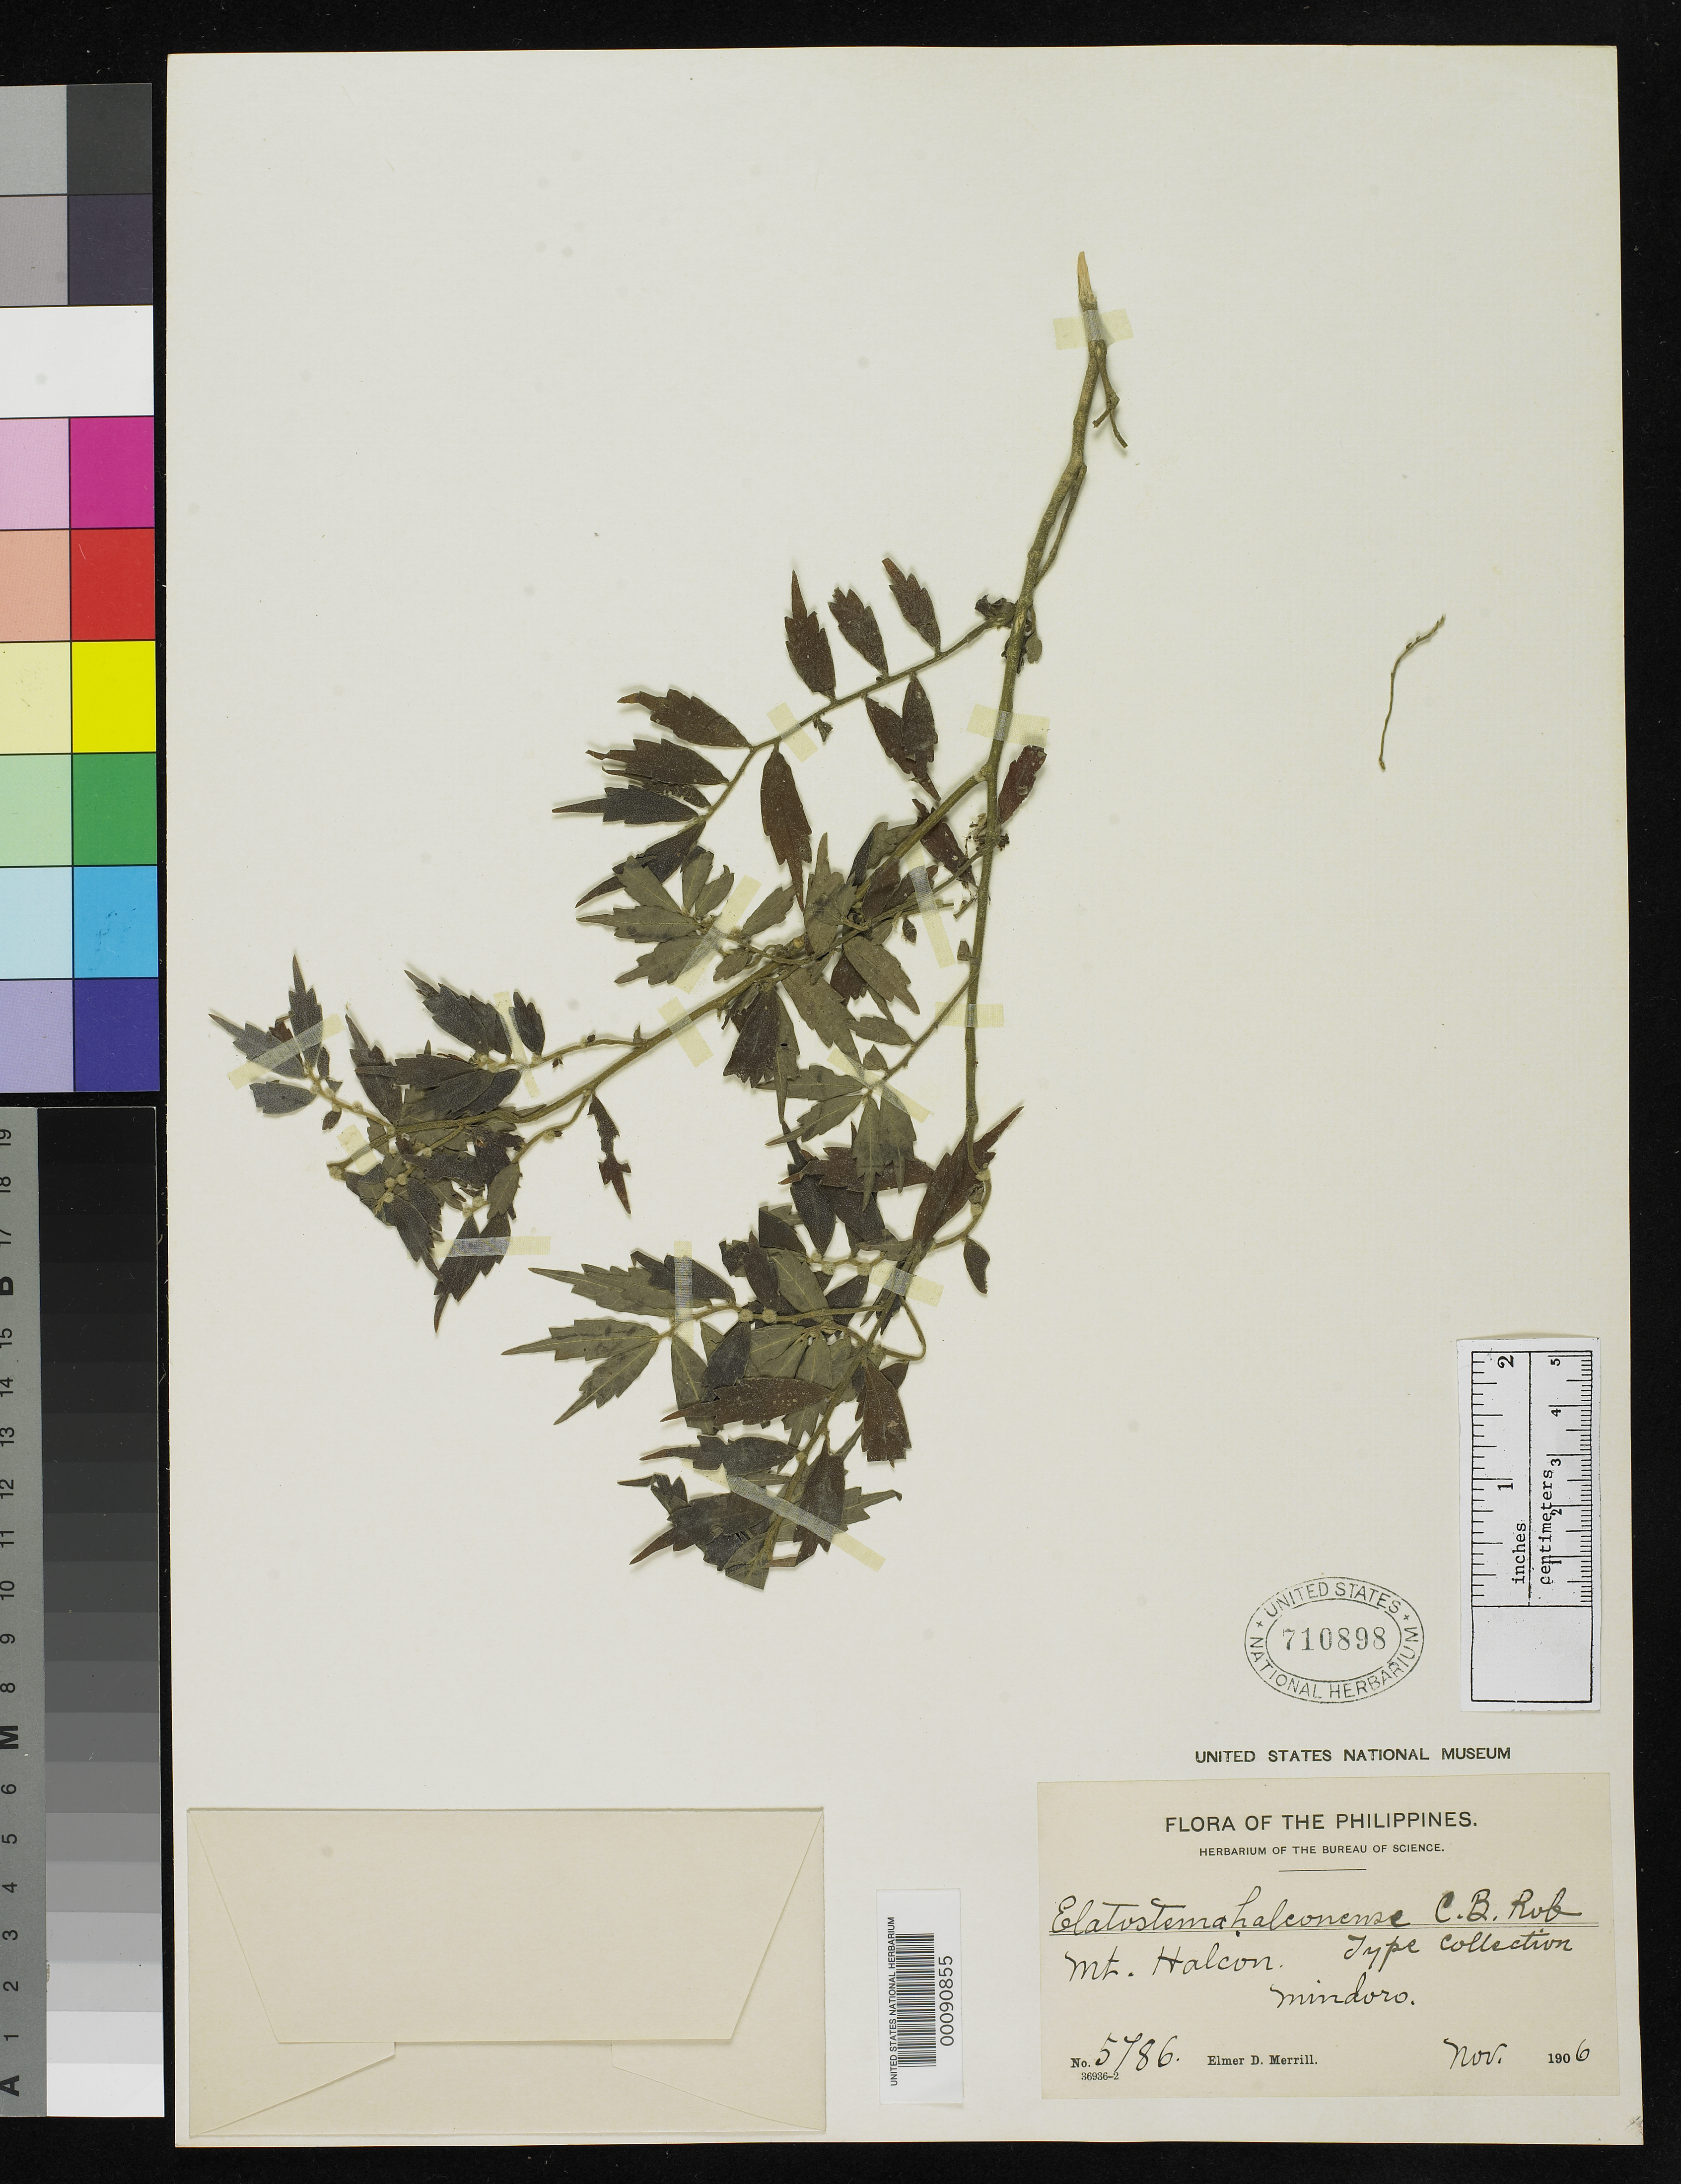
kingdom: Plantae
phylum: Tracheophyta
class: Magnoliopsida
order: Rosales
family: Urticaceae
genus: Elatostema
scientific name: Elatostema halconense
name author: C.B. Rob.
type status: Isotype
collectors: E. D. Merrill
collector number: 5786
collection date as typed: Nov 1906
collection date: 1906-11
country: Philippines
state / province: Mimaropa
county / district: Mindoro Oriental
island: Mindoro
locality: Mt. Halcon, Mindoro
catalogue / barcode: US 710898